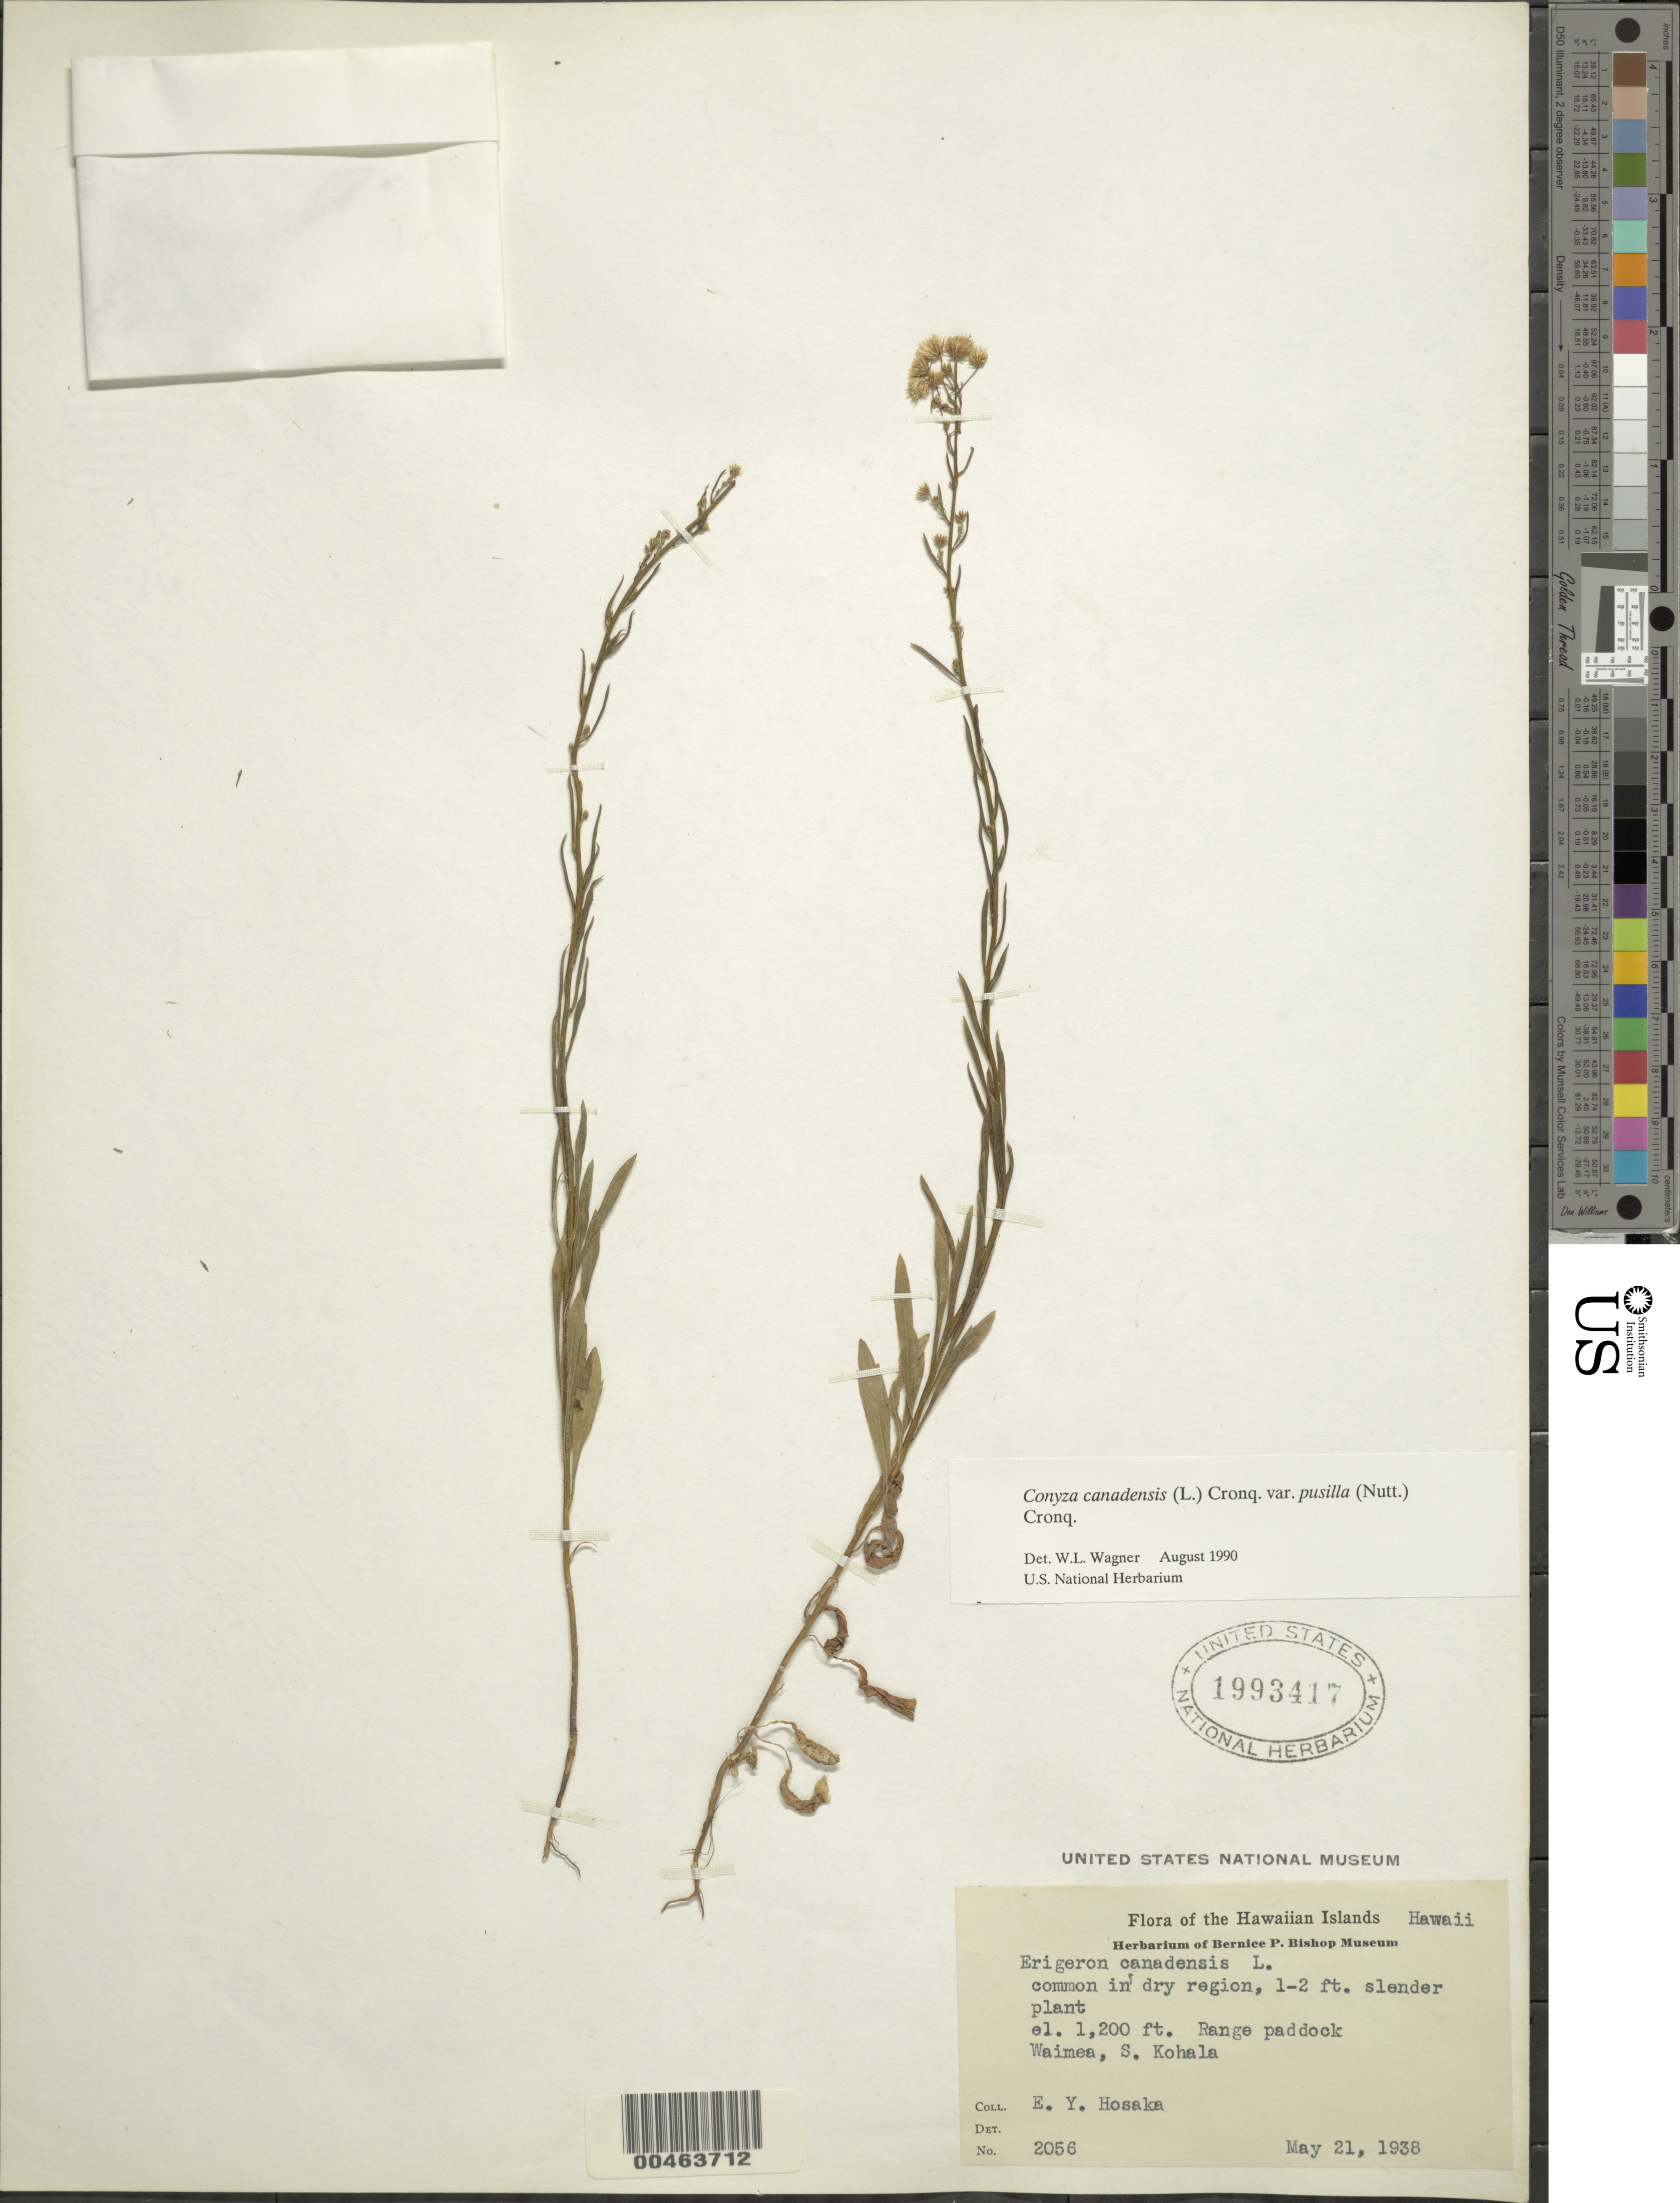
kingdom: Plantae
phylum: Tracheophyta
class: Magnoliopsida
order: Asterales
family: Asteraceae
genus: Erigeron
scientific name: Erigeron canadensis var. pusillus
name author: (Nutt.) Bolvin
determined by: Wagner, W. L., (BOT), Smithsonian Institution - National Museum of Natural History (UNITED STATES)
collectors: E. Y. Hosaka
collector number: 2056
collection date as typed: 21 May 1938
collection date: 1938-05-21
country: United States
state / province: Hawaii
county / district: Hawaii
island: Hawaii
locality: Waimea, S. Kohala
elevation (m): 366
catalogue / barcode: US 1993417